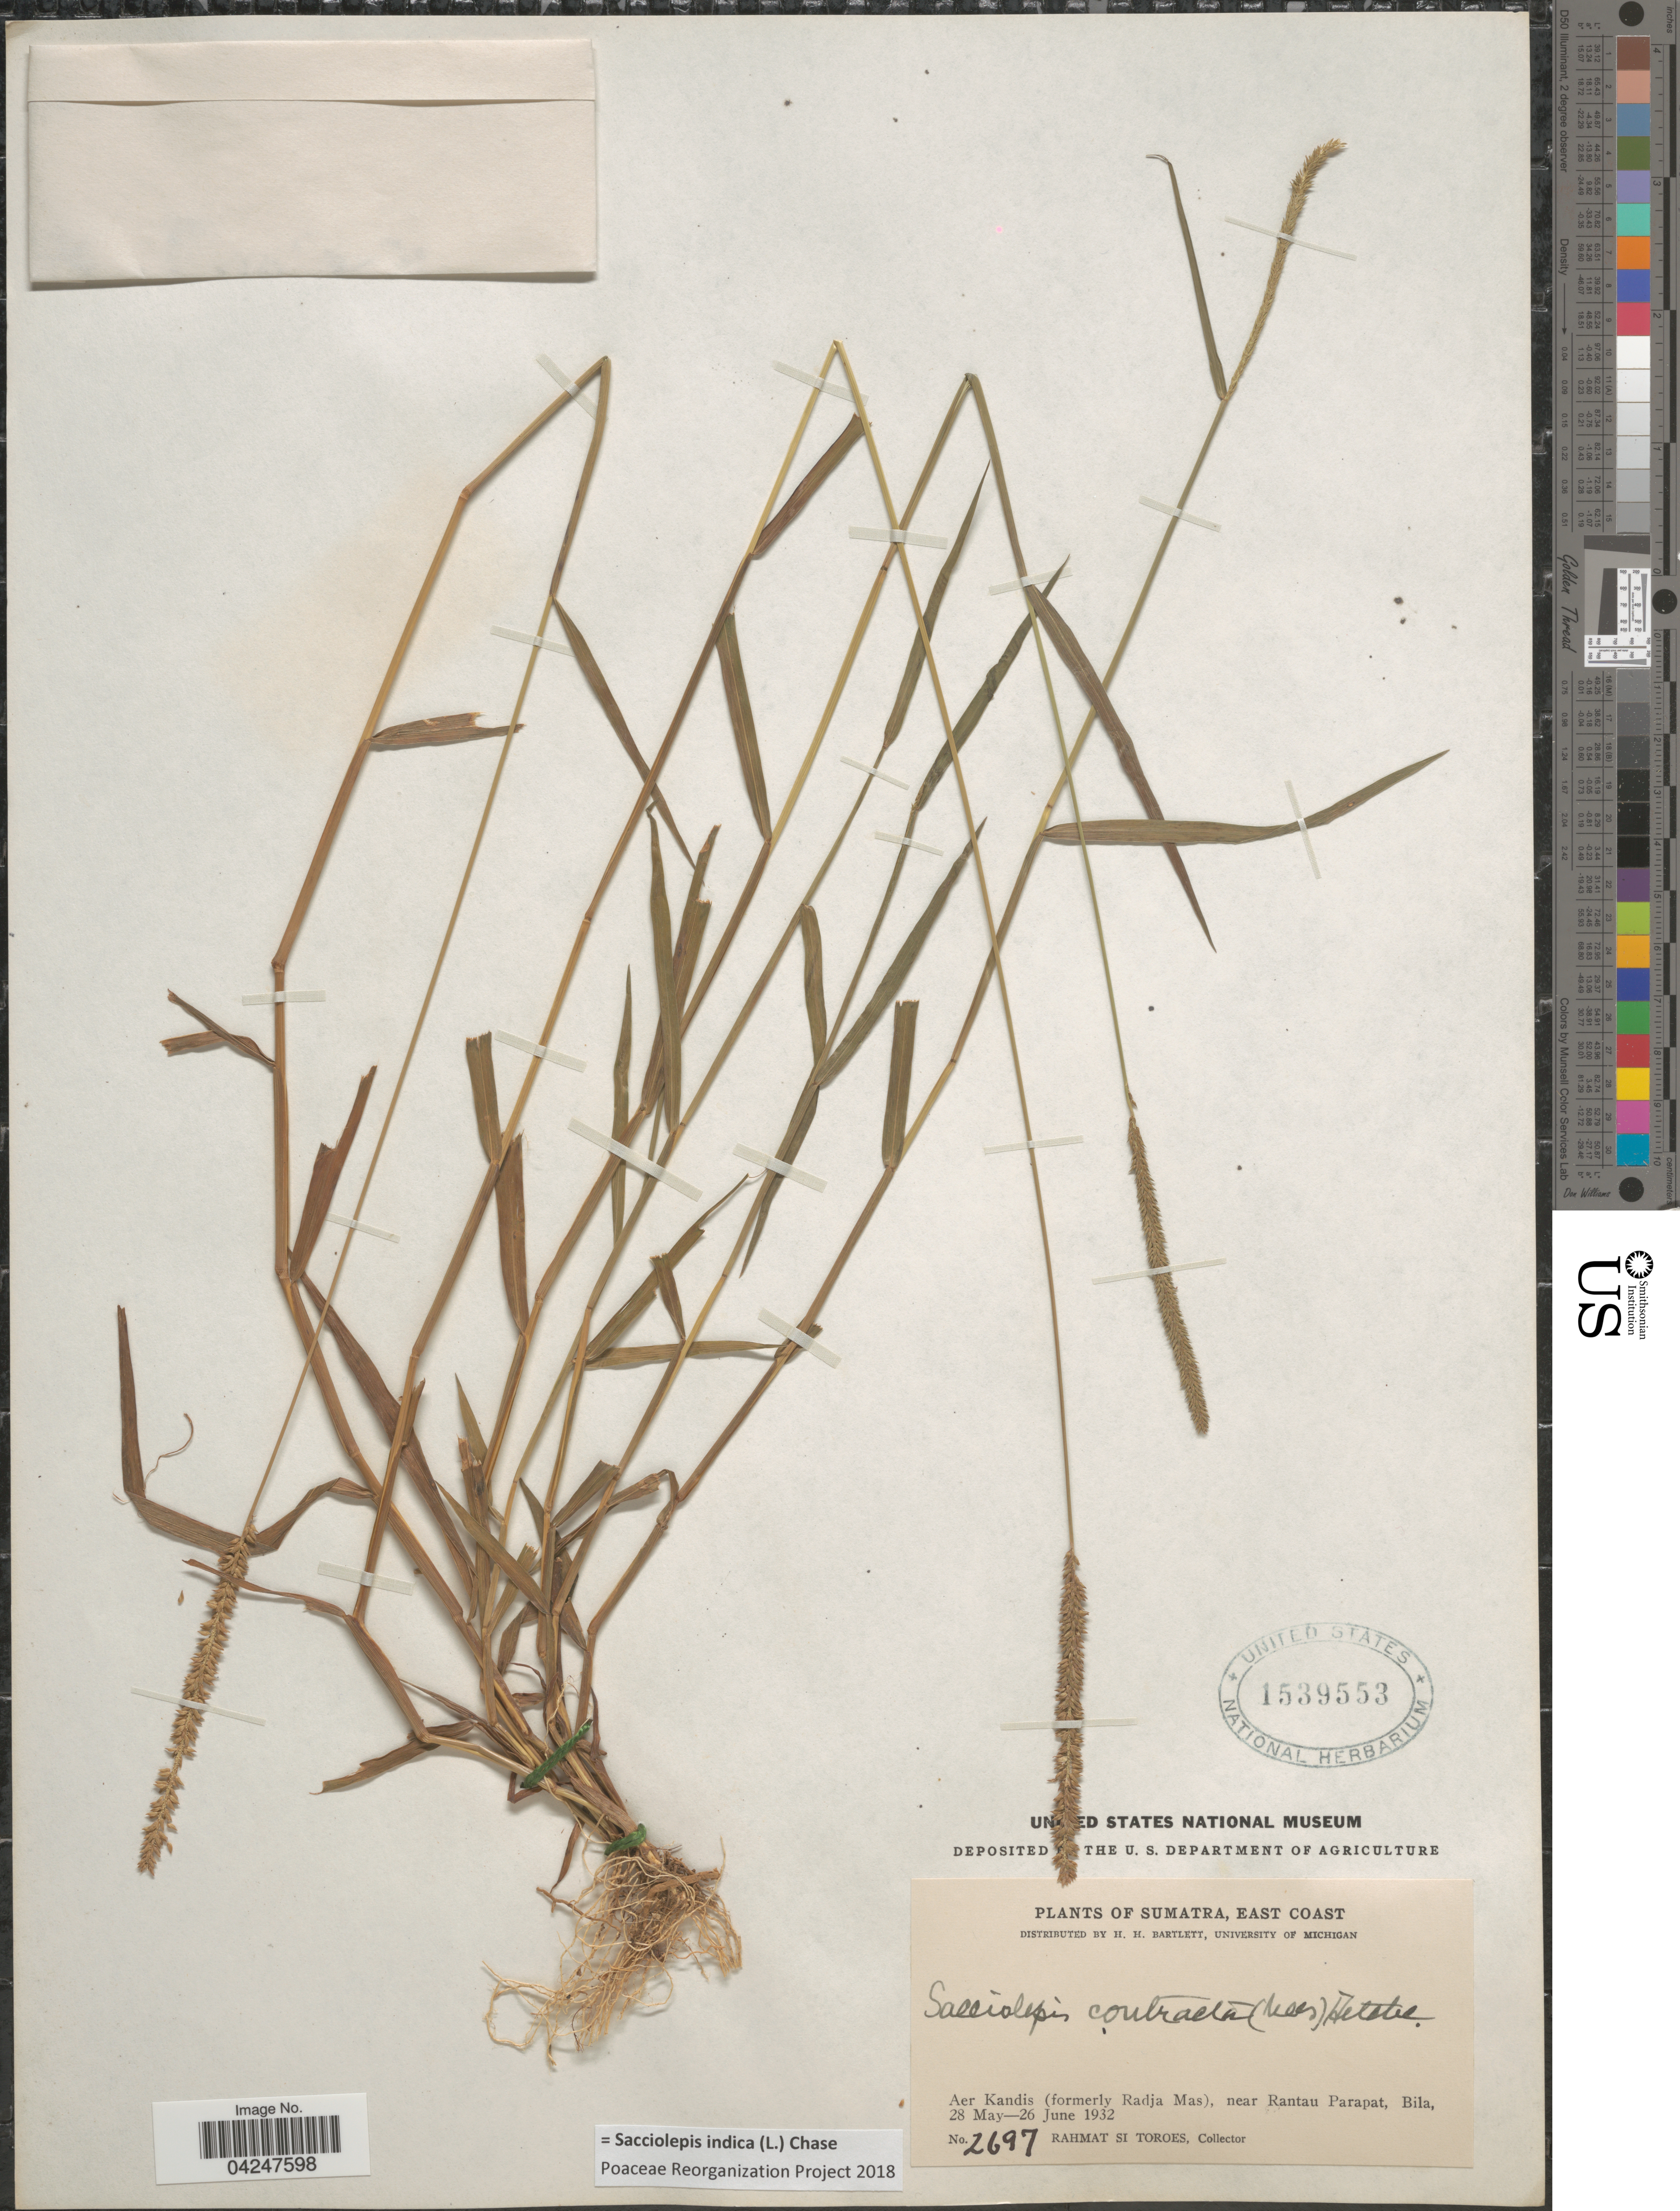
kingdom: Plantae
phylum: Tracheophyta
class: Liliopsida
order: Poales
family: Poaceae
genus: Sacciolepis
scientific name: Sacciolepis indica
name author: (L.) Chase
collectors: Rahmat Si Boeea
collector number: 2697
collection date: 1932-05-28/1932-06-26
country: Indonesia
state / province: Sumatra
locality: East Coast. Aer Kandis (formerly Radja Mas), near Rantau Parapat, Bila.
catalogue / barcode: US 1539553